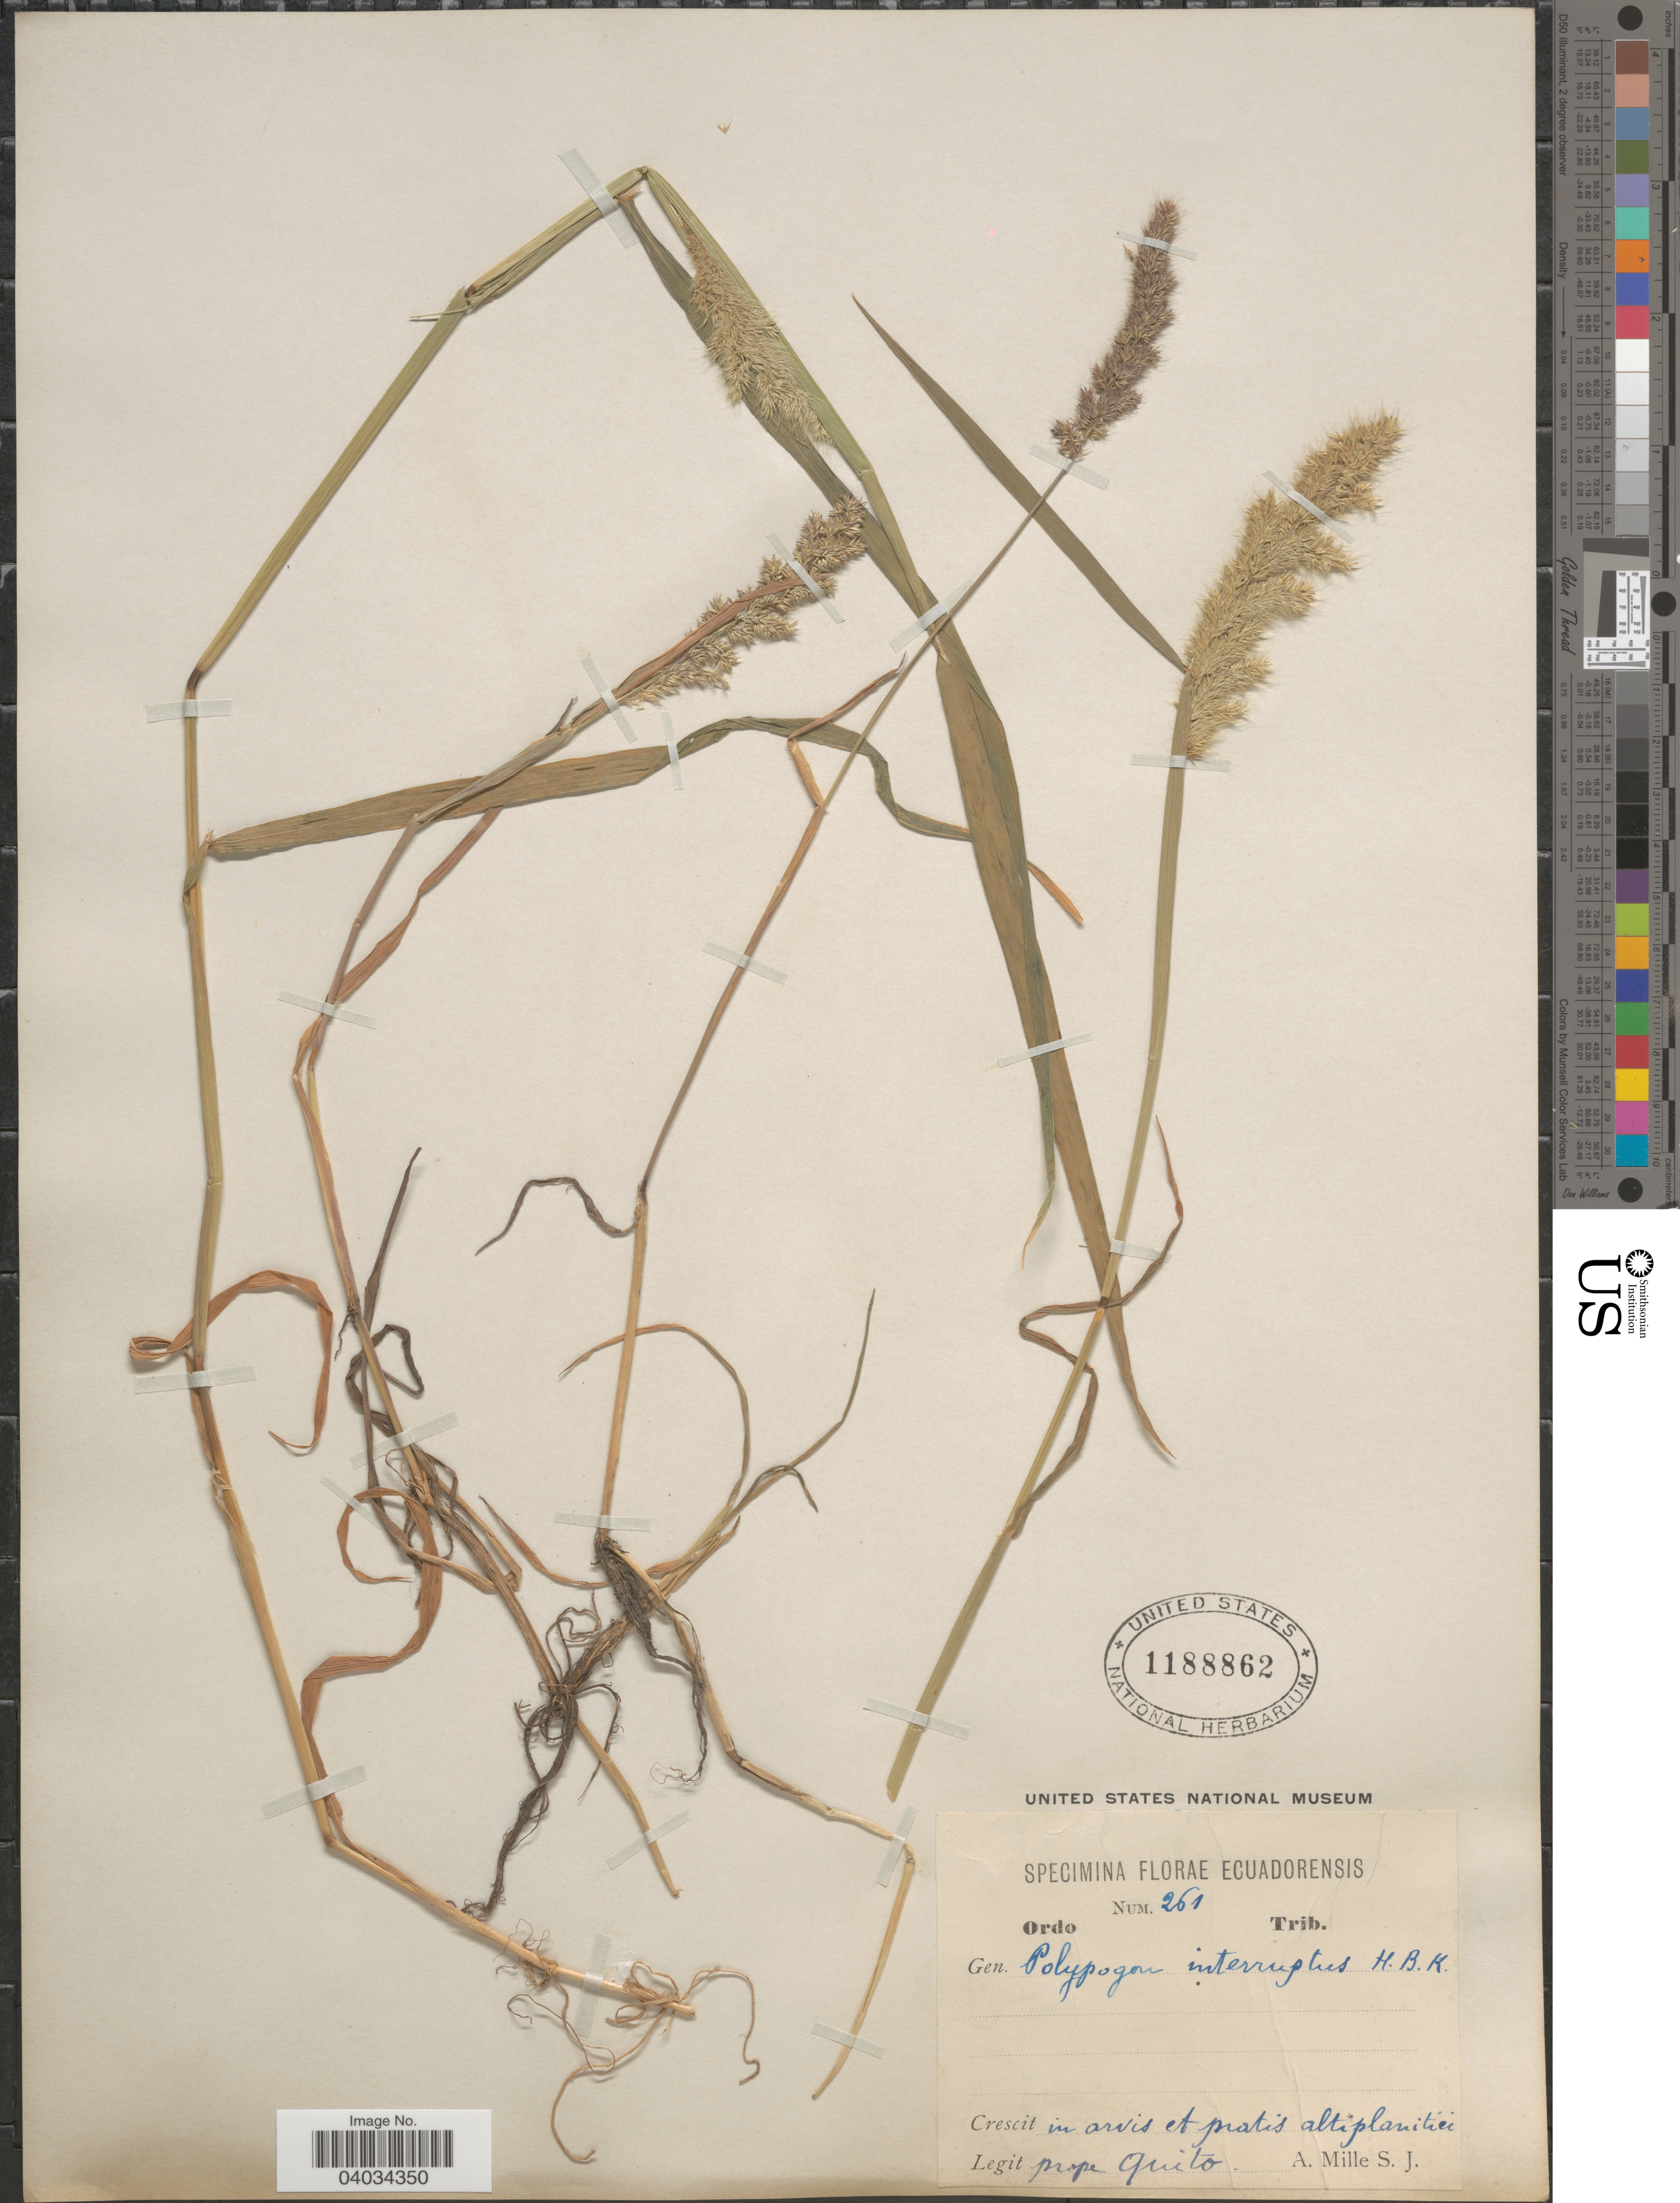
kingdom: Plantae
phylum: Tracheophyta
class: Liliopsida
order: Poales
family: Poaceae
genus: Polypogon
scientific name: Polypogon interruptus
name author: Kunth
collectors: A. Mille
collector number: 261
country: Ecuador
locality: Crescit in arvis et pratis altiplanitici prope Quito.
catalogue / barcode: US 1188862